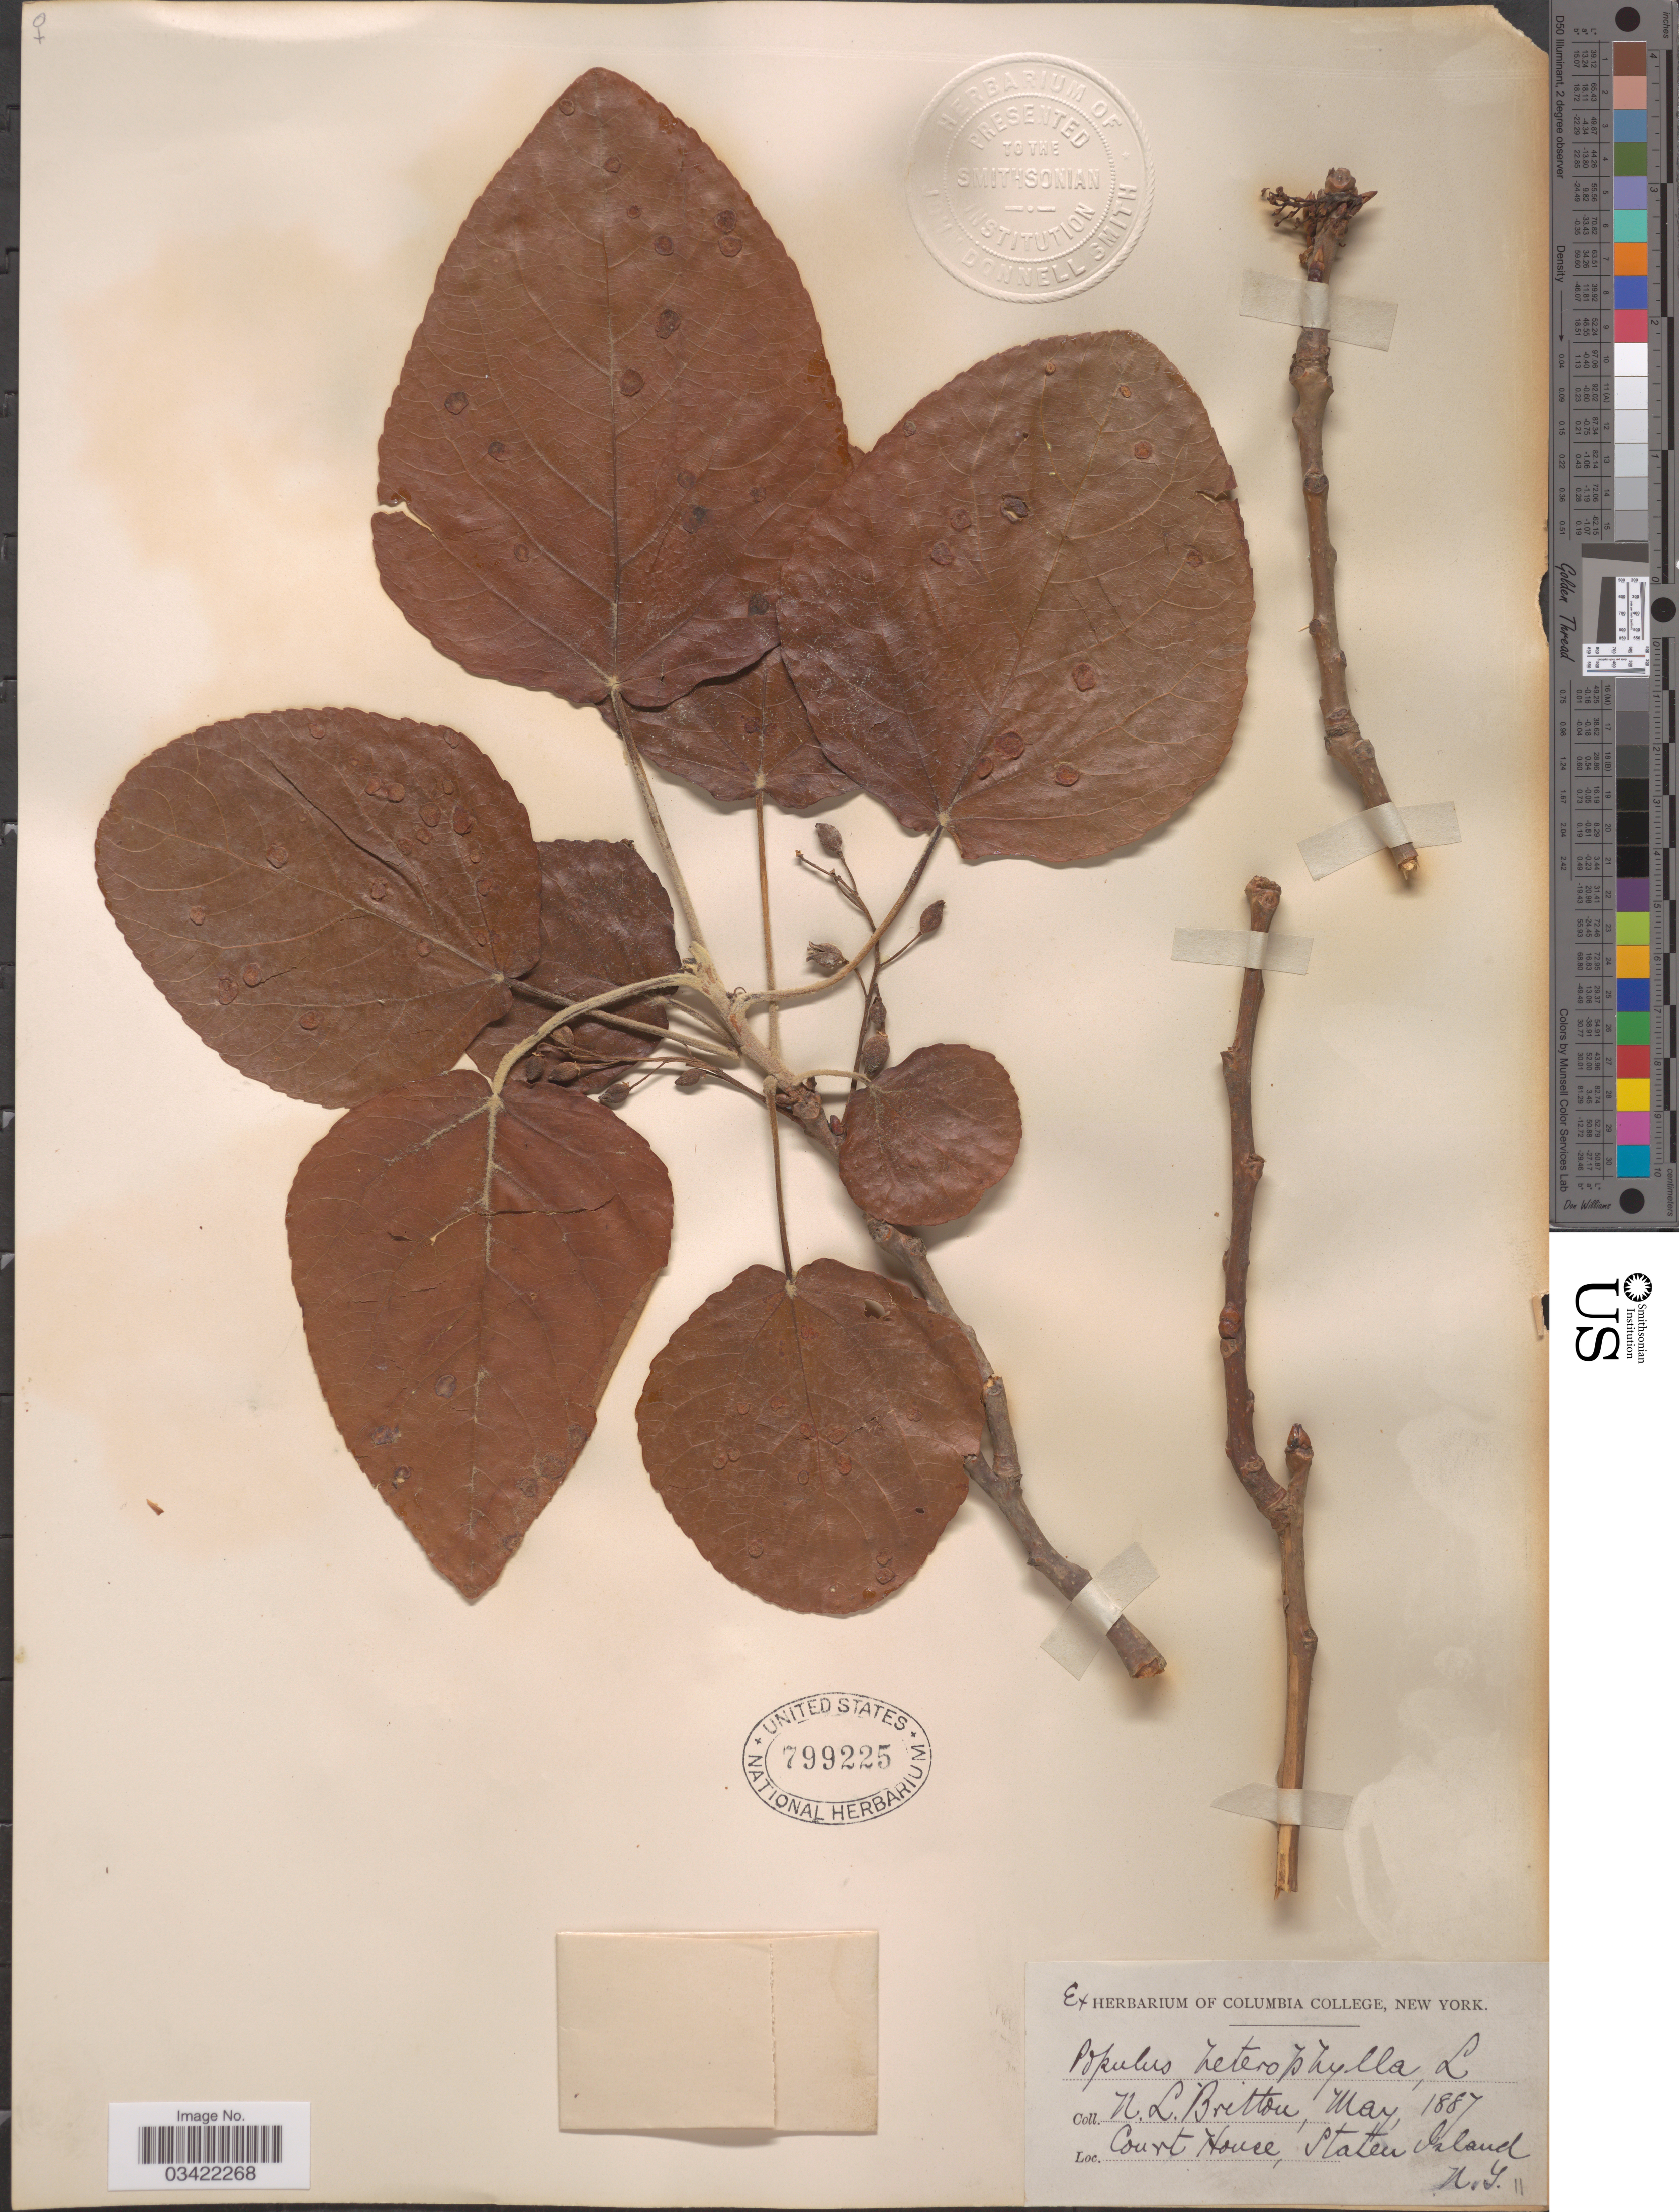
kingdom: Plantae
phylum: Tracheophyta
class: Magnoliopsida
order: Malpighiales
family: Salicaceae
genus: Populus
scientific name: Populus heterophylla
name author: L.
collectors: N. Britton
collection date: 1887-05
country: United States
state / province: New York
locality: Court House, Staten Island.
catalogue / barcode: US 799225